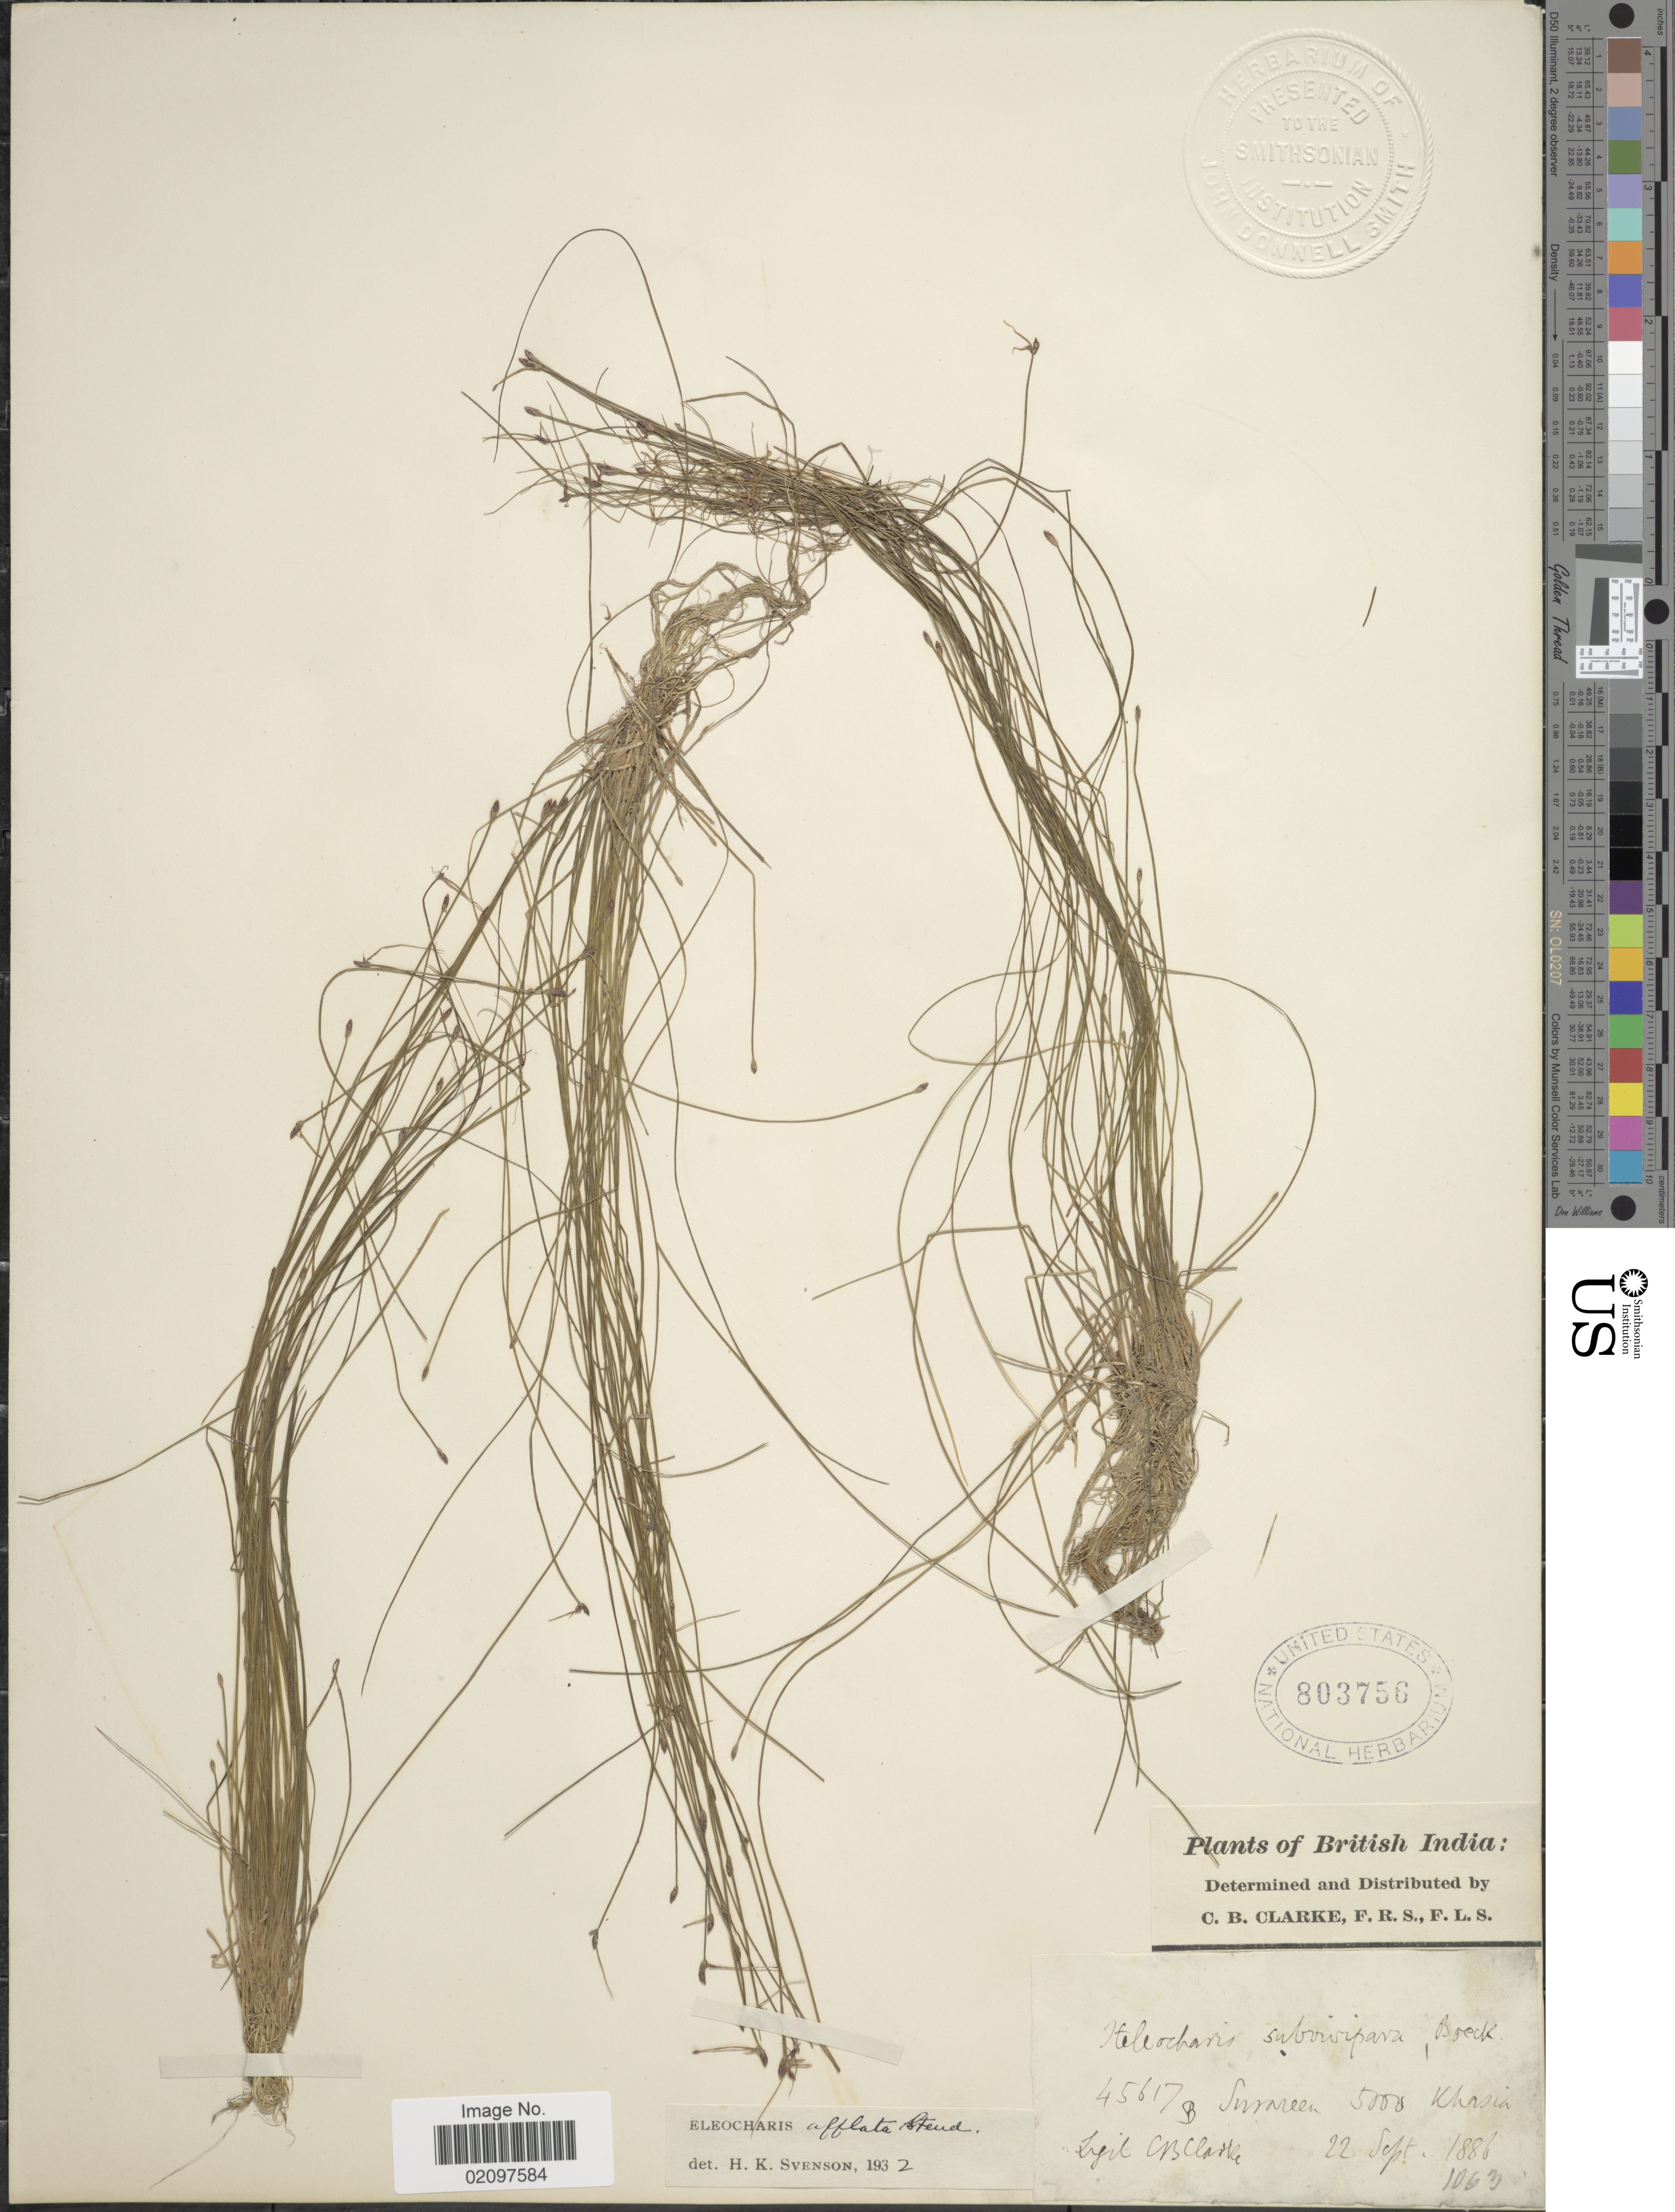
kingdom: Plantae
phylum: Tracheophyta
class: Liliopsida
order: Poales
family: Cyperaceae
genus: Eleocharis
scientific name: Eleocharis congesta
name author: D. Don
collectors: C. B. Clarke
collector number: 45617B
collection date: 1886-09-22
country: India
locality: British India, Surareen, Khasia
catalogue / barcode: US 803756